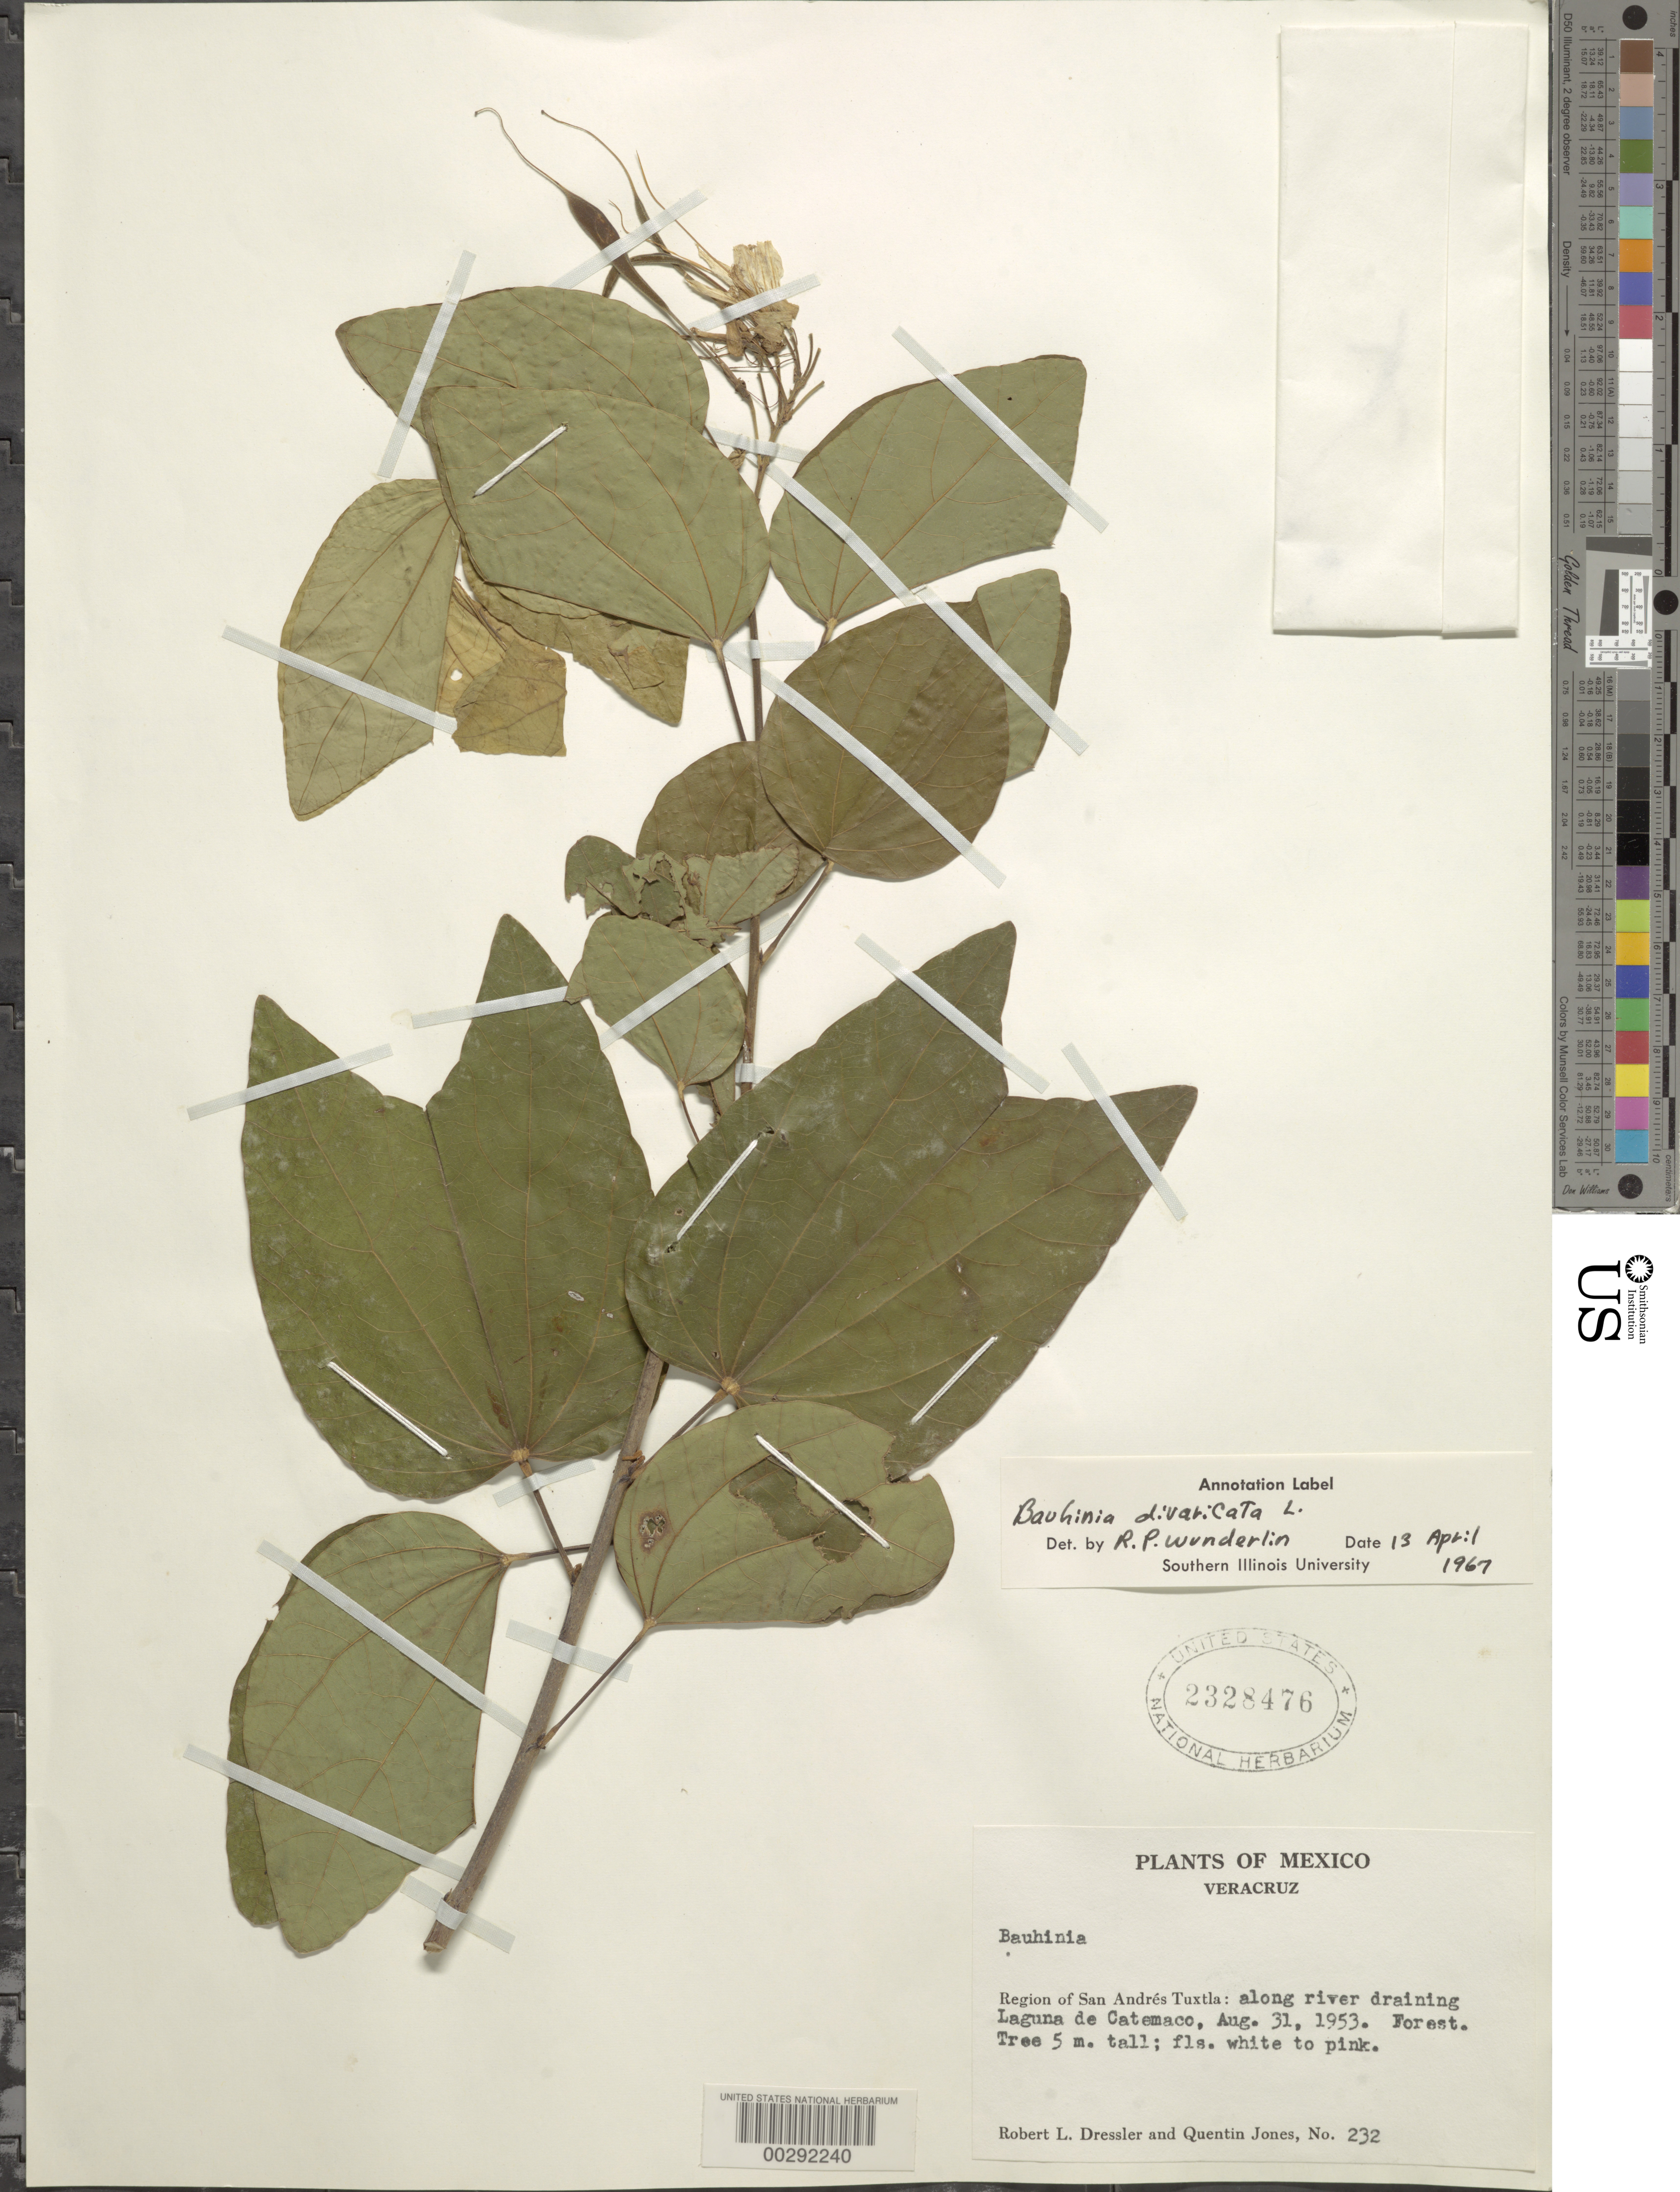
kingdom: Plantae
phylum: Tracheophyta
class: Magnoliopsida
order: Fabales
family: Fabaceae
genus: Bauhinia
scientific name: Bauhinia divaricata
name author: L.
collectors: R. Dressler & Q. Jones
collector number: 232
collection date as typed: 31 Aug 1953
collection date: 1953-08-31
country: Mexico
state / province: Veracruz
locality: Region of San Andrés tuxla: along river draining laguna de catemaco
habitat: Forest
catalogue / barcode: US 2328476